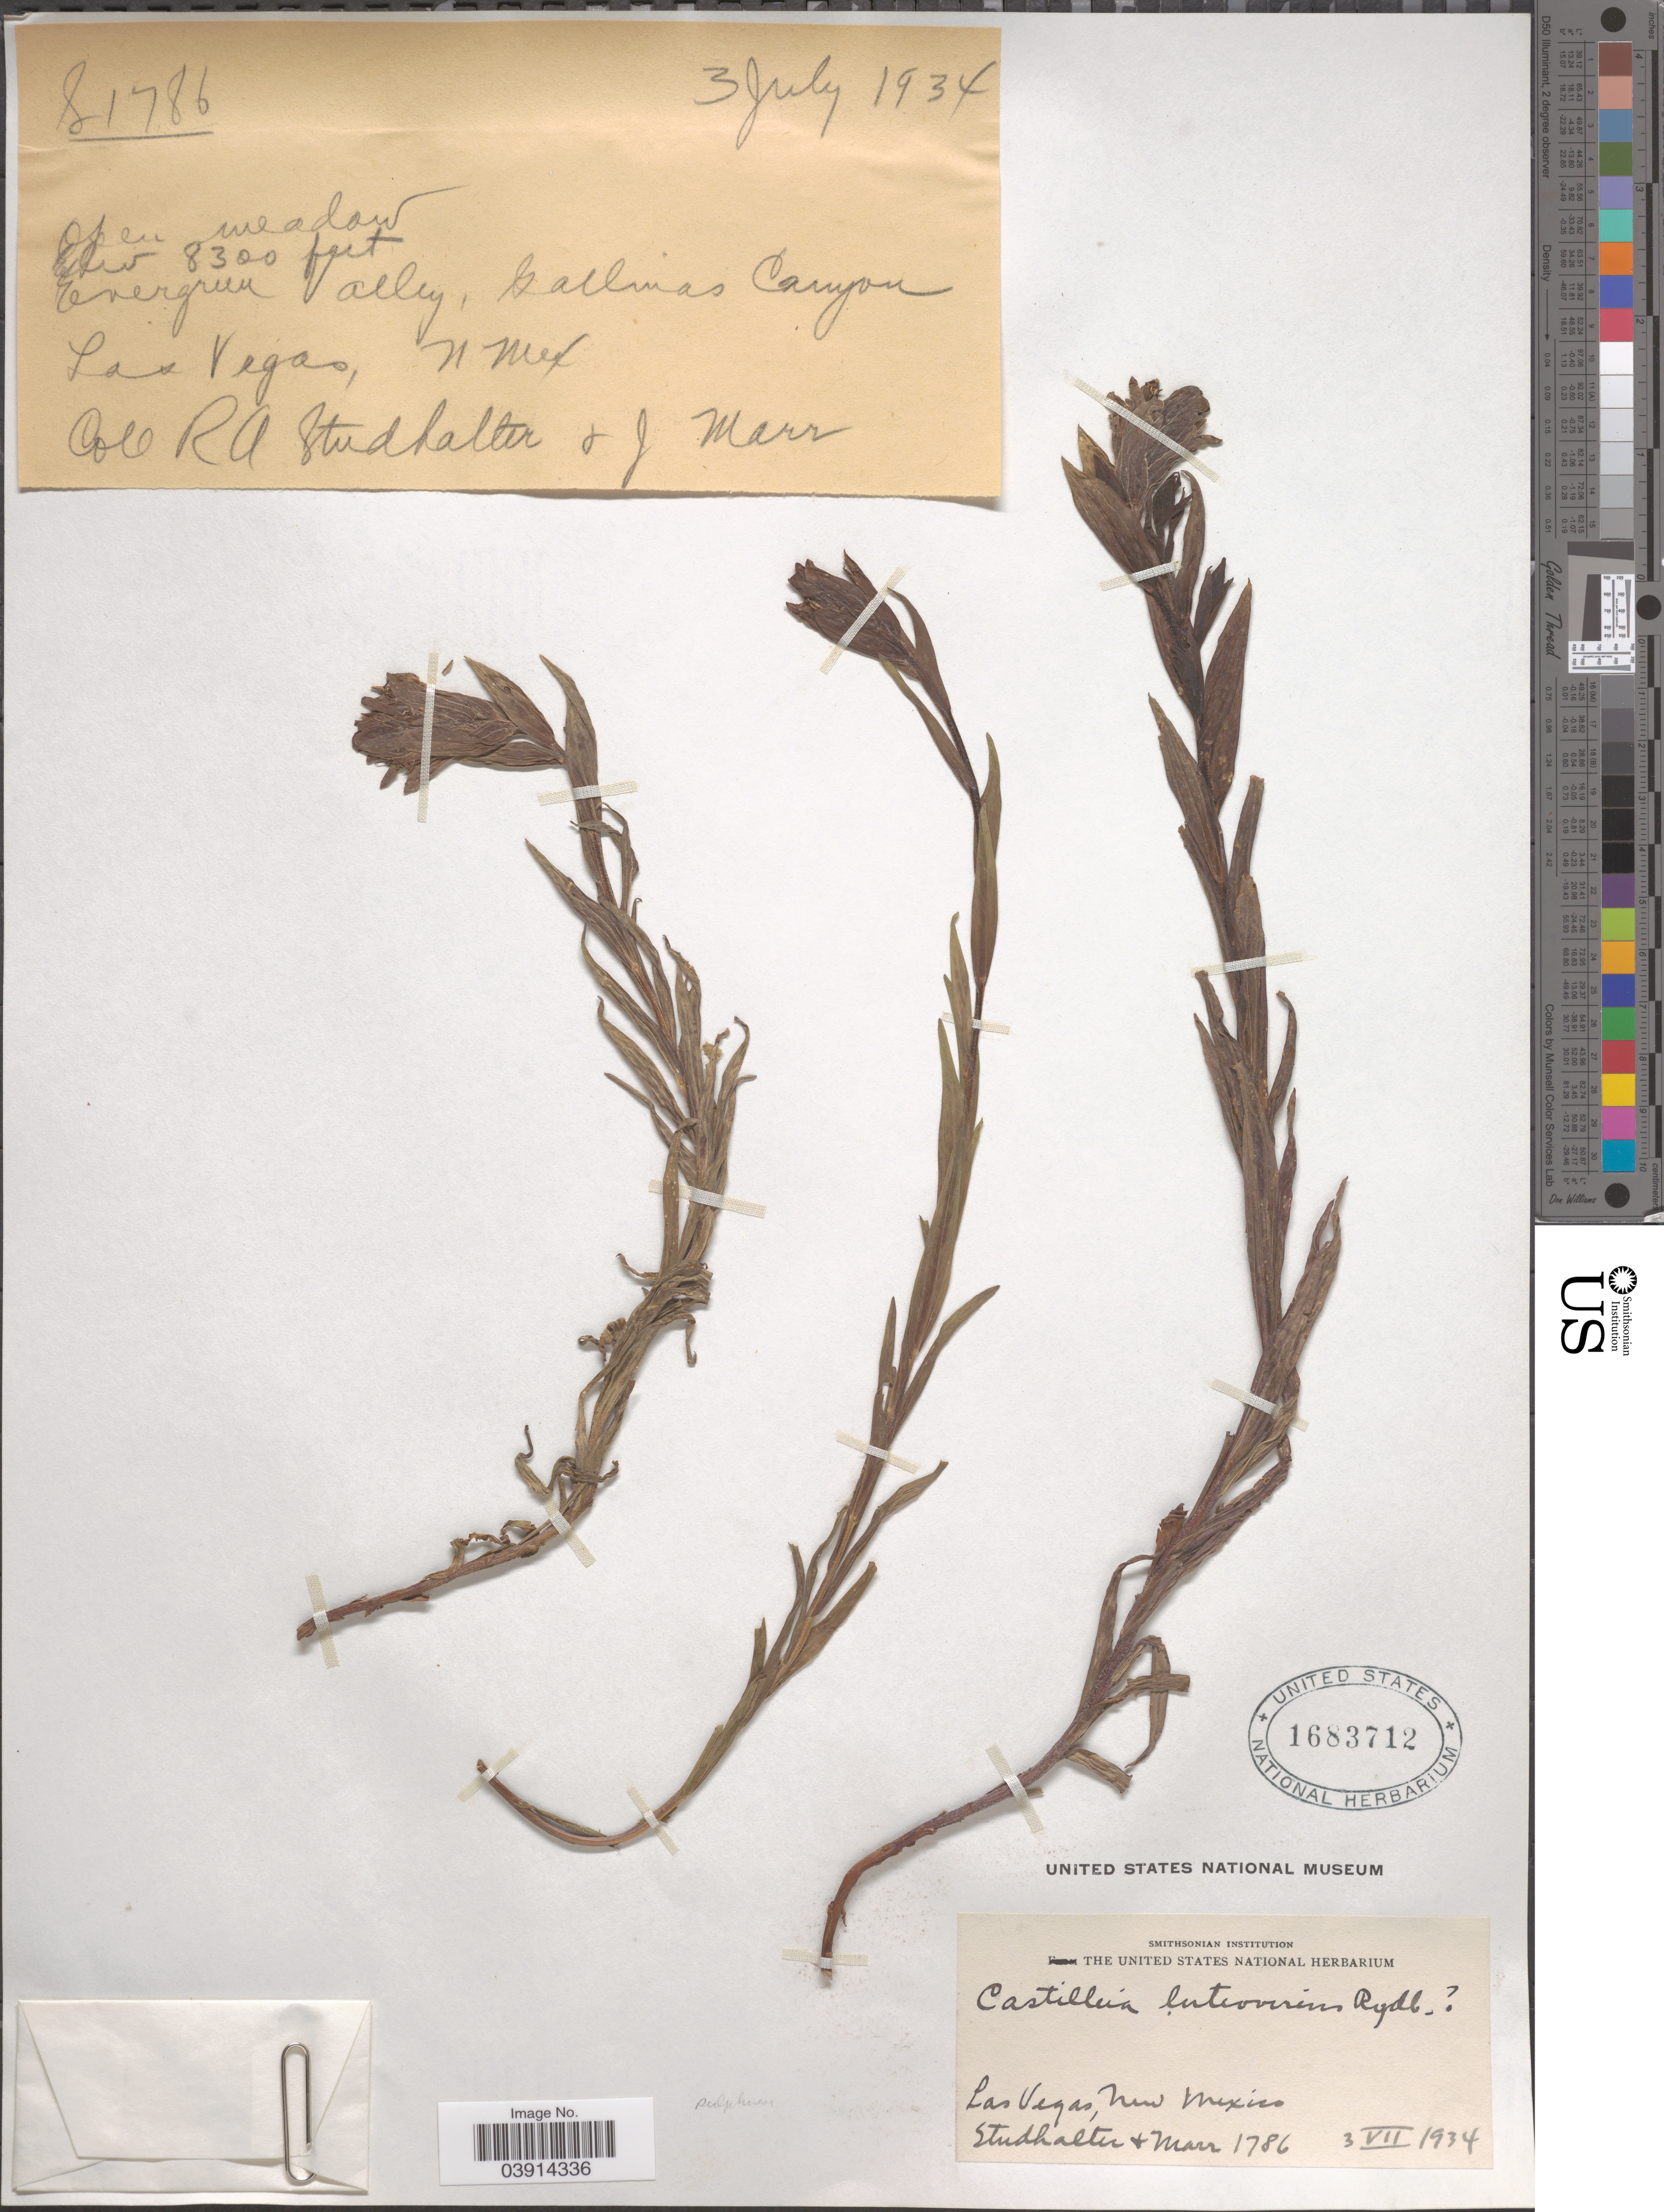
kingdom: Plantae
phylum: Tracheophyta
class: Magnoliopsida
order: Lamiales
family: Orobanchaceae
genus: Castilleja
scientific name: Castilleja sulphurea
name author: Rydb.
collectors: R. Studhalter & J. Marr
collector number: S1786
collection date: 1934-07-03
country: United States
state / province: New Mexico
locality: Las Vegas. Evergreen Valley, Gallinas Canyon.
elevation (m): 2530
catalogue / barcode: US 1683712